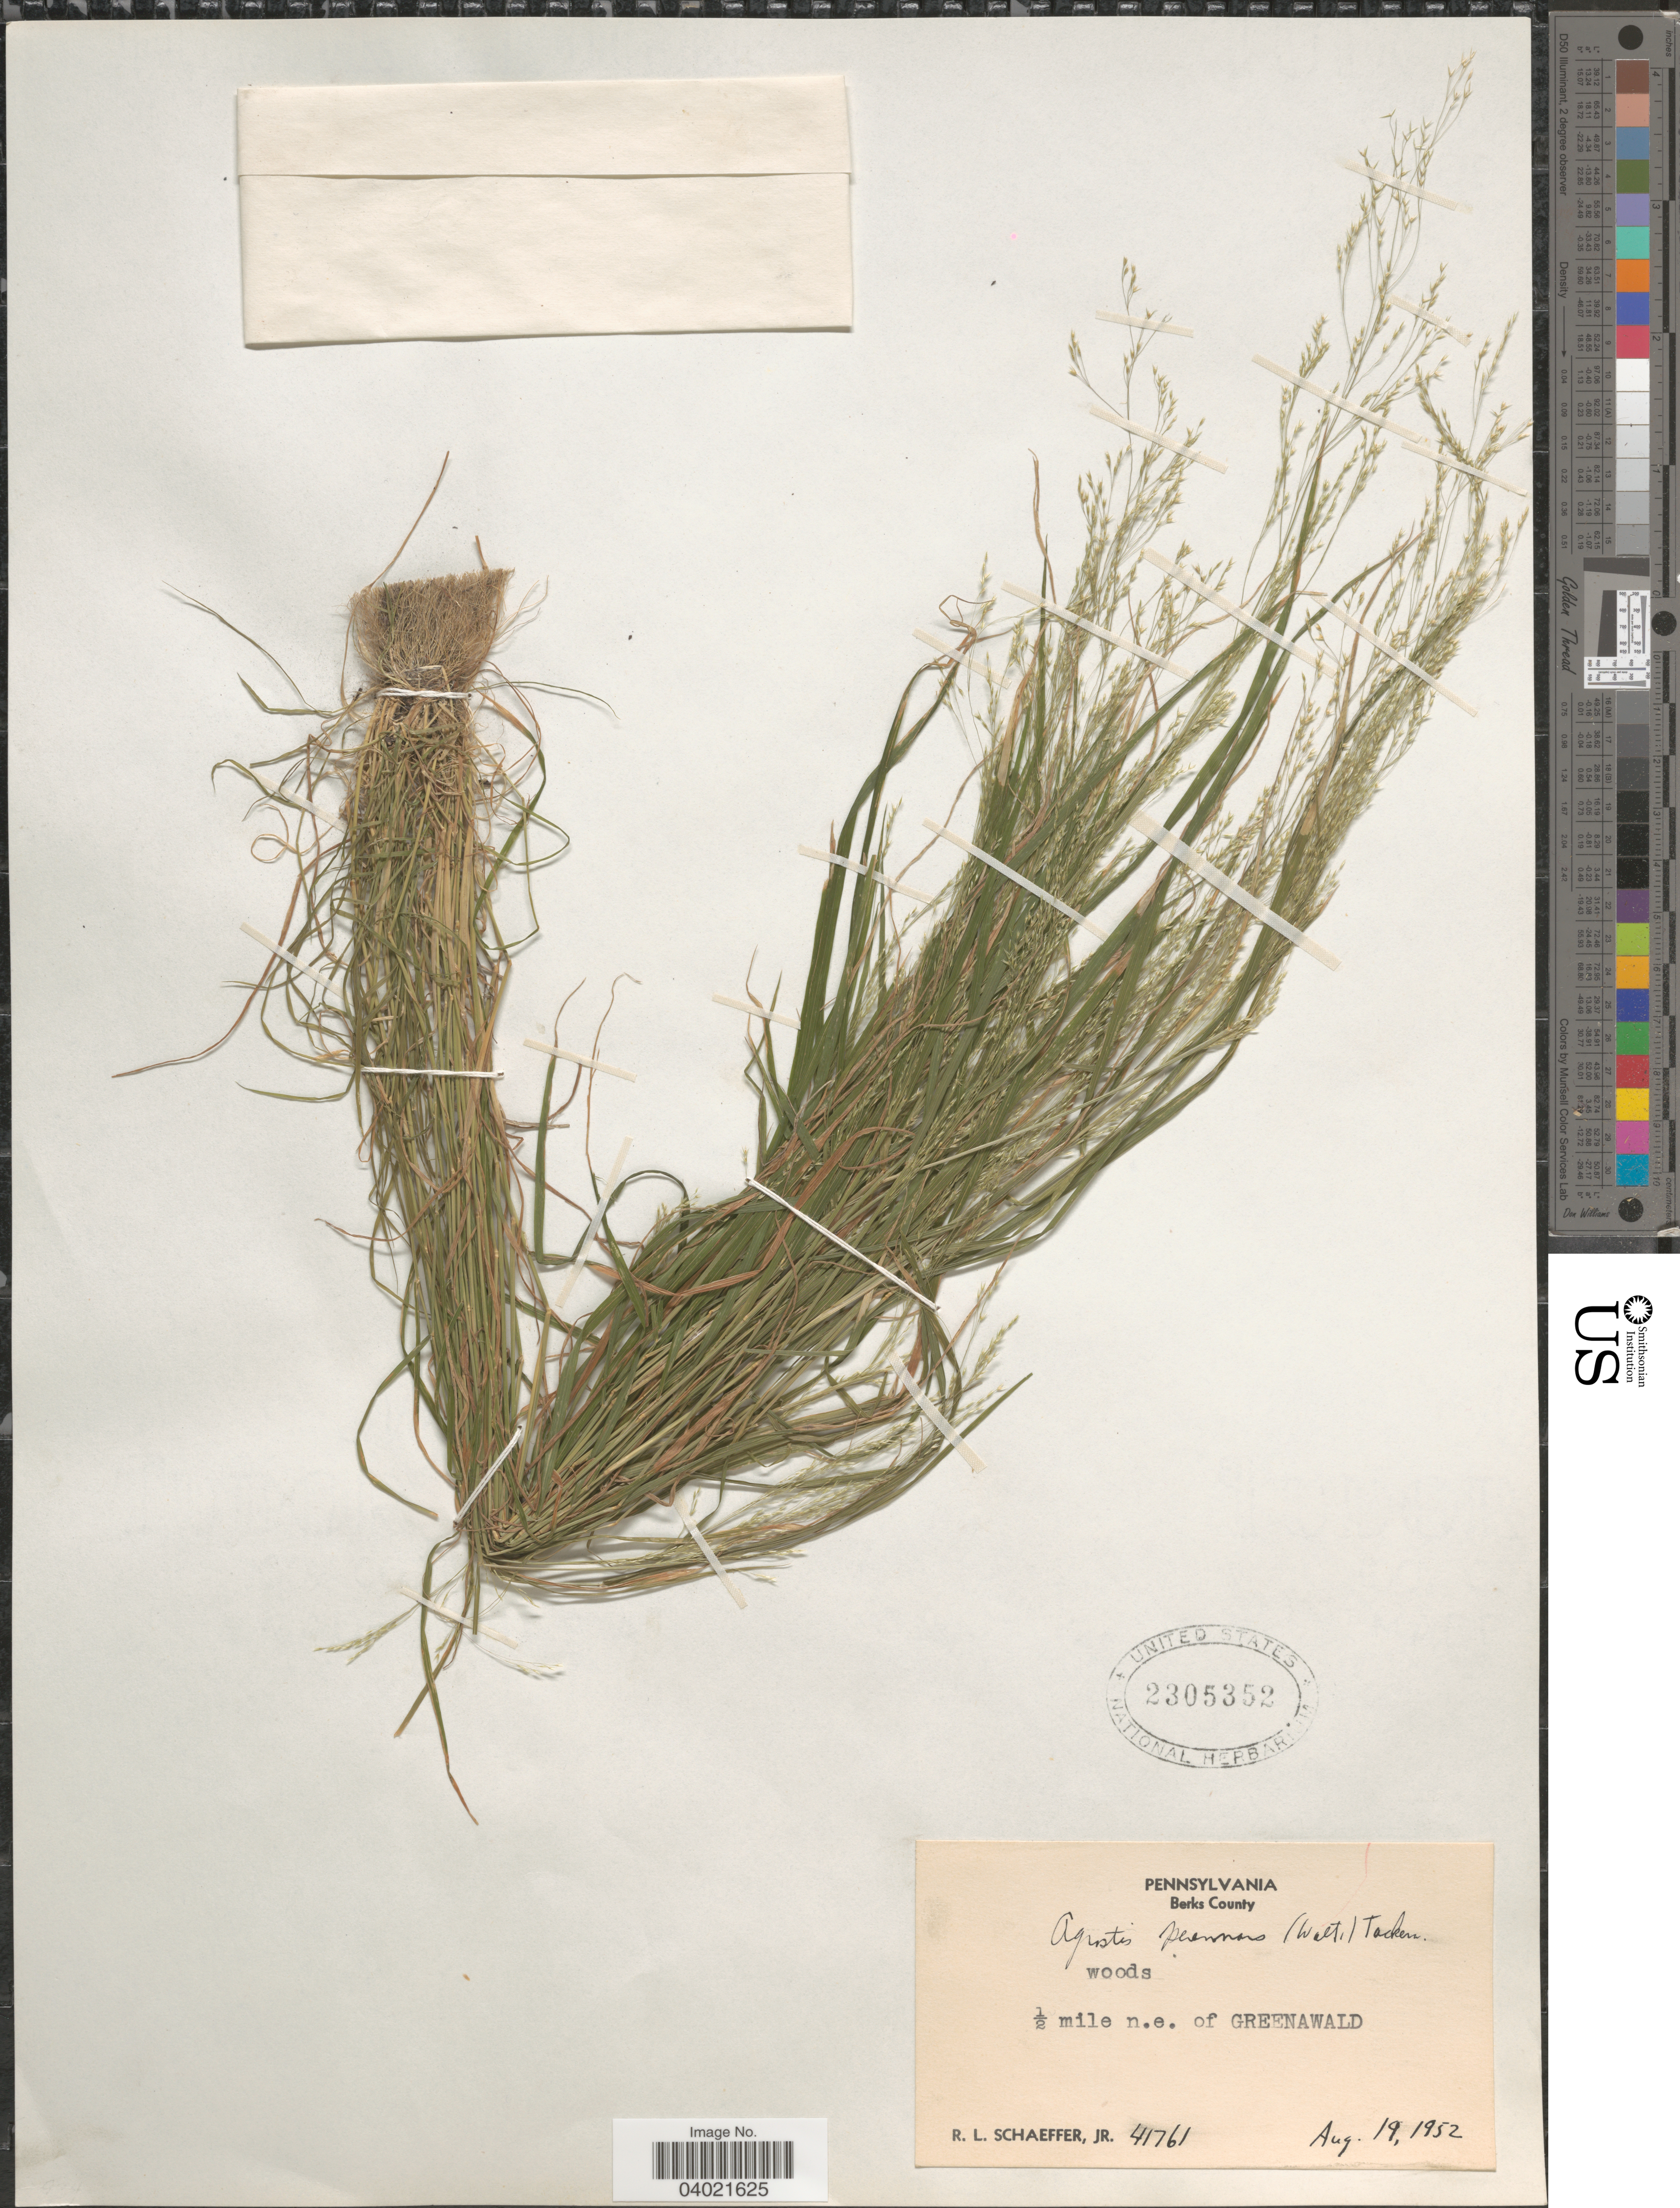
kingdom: Plantae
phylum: Tracheophyta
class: Liliopsida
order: Poales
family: Poaceae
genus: Agrostis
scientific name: Agrostis perennans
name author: (Walter) Tuck.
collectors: R. L. Schaeffer Jr.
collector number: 41761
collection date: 1952-08-19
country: United States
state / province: Pennsylvania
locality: Berks County. ½ mile n.e. of Greenawald.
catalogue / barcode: US 2305352